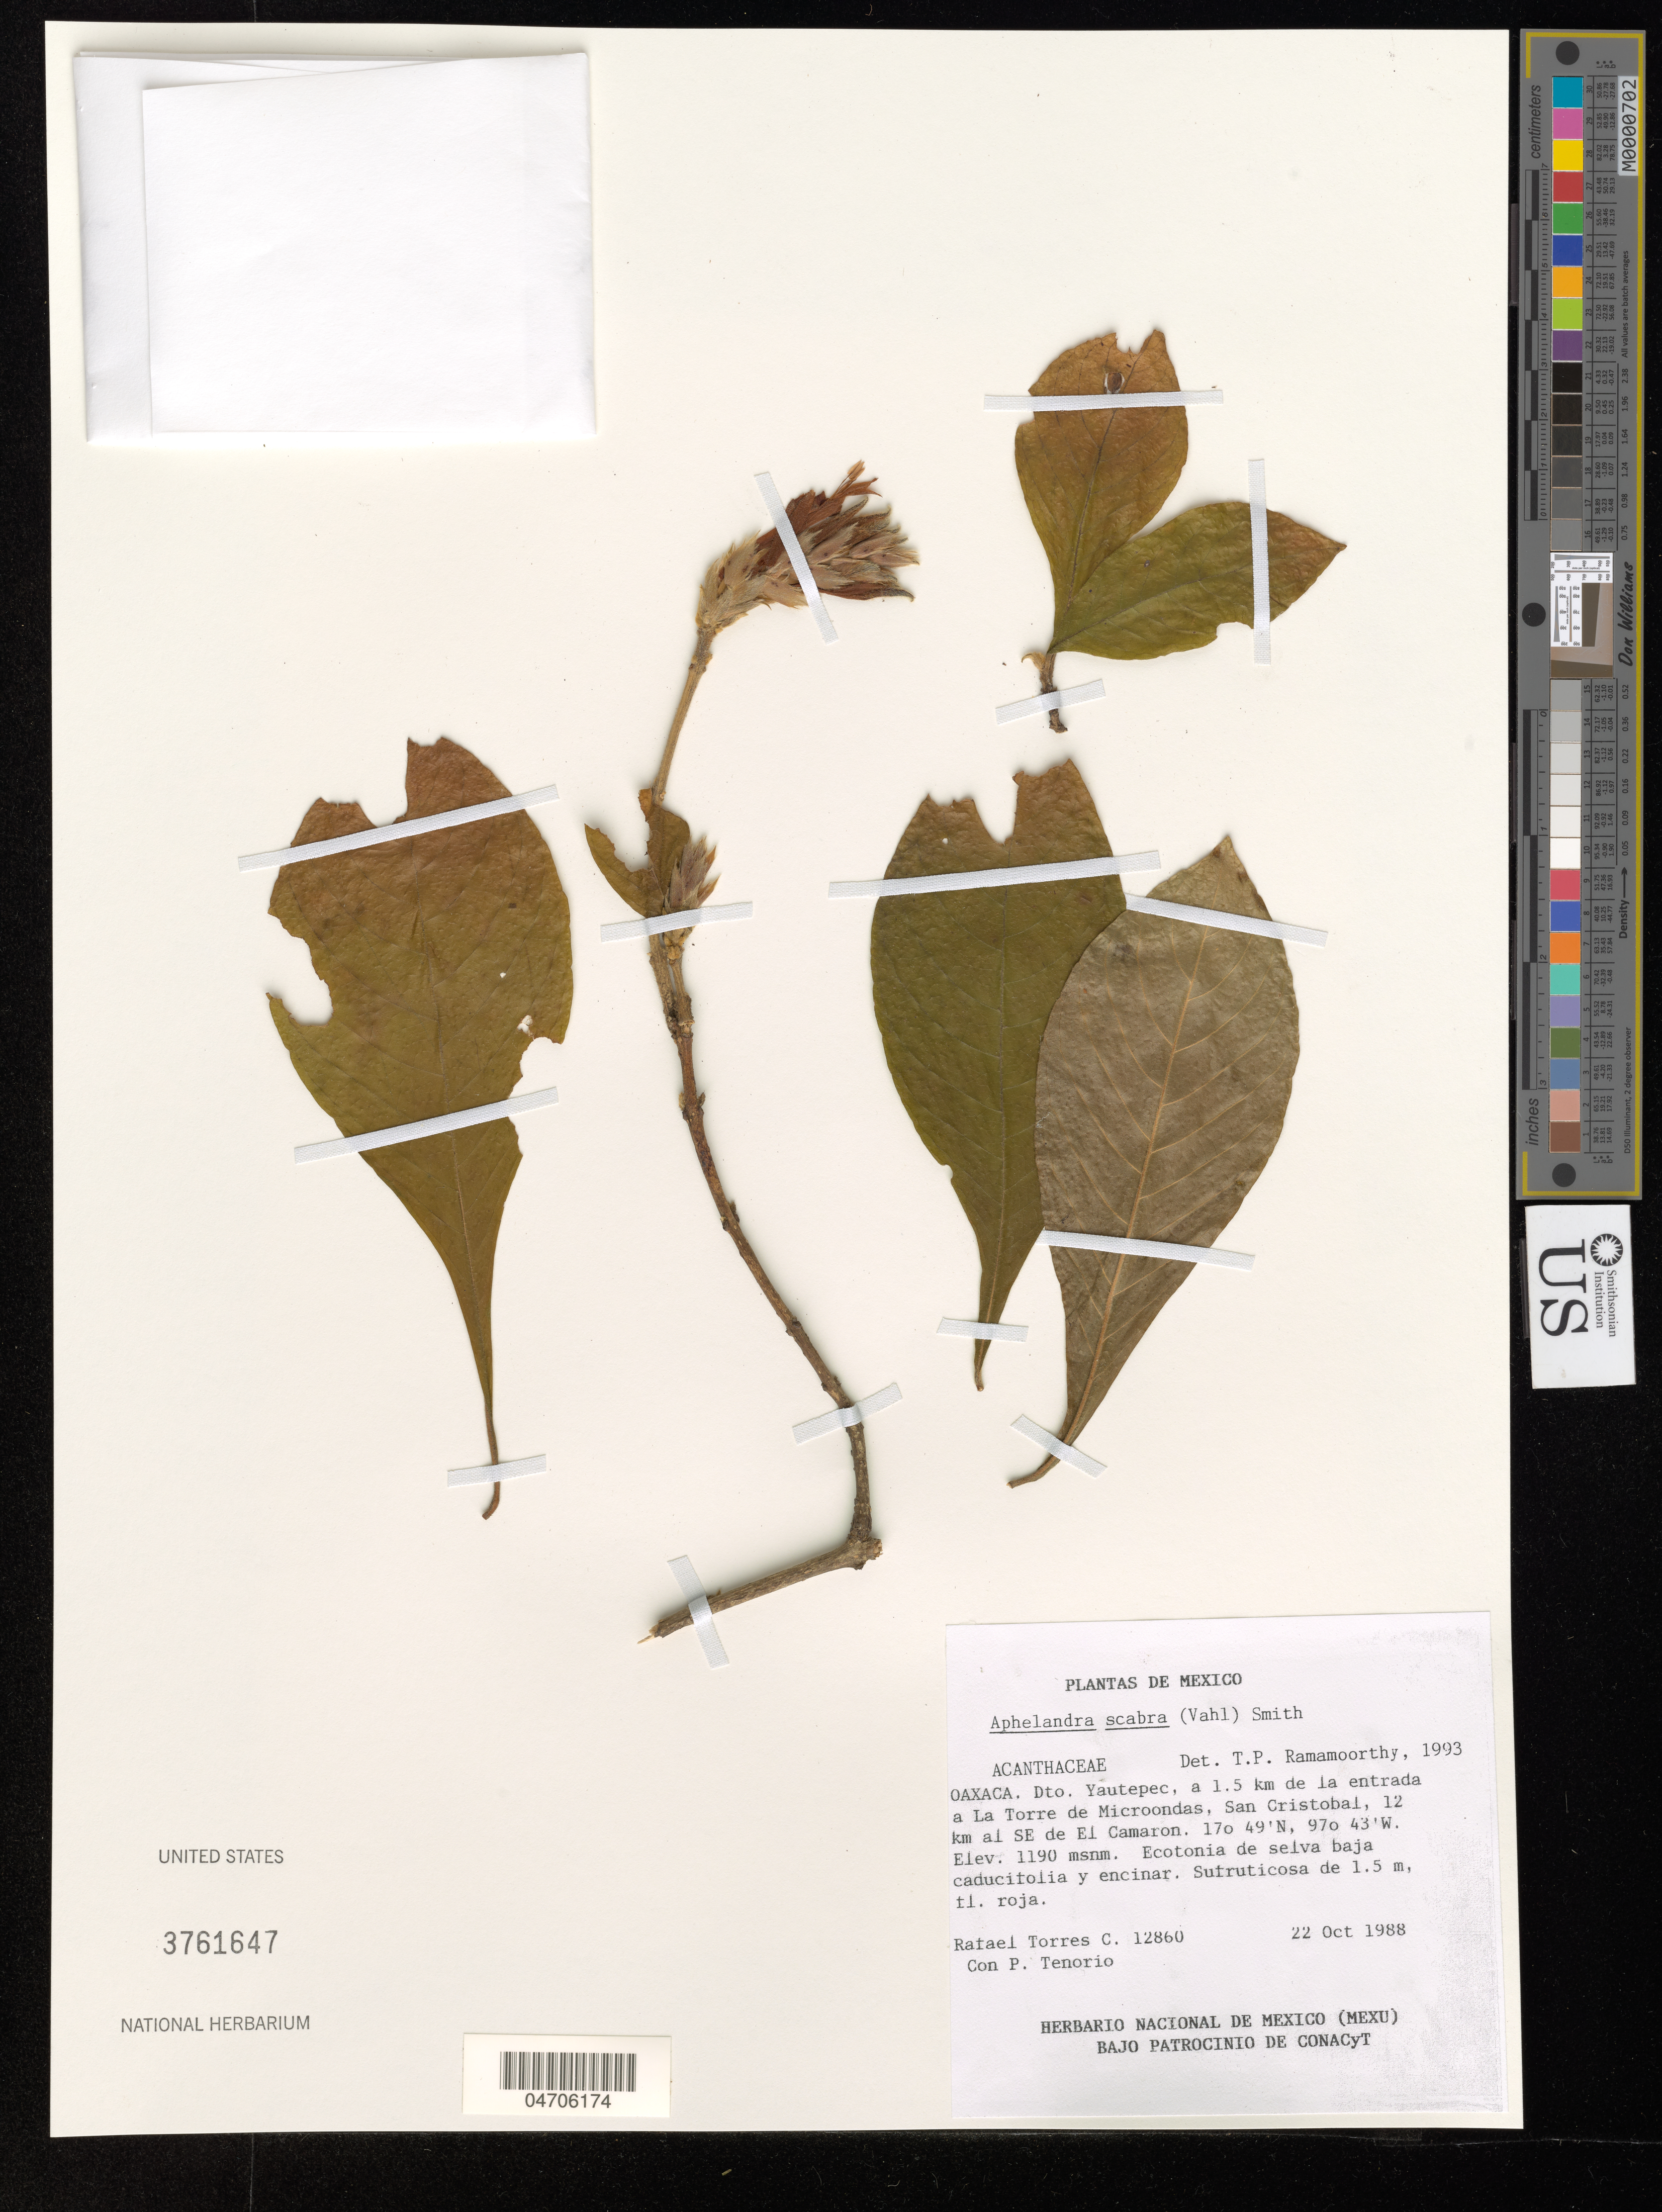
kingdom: Plantae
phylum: Tracheophyta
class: Magnoliopsida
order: Lamiales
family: Acanthaceae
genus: Aphelandra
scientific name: Aphelandra scabra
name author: (Vahl) Sm.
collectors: R. Torres C. & Tenorio, P.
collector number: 12860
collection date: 1988-10-22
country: Mexico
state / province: Oaxaca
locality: Dto. Yautepec, a 1.5 km de la entrada a La Torre de Microondas, San Cristobal, 12 km al SE de El Camaron.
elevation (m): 1190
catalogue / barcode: US 3761647